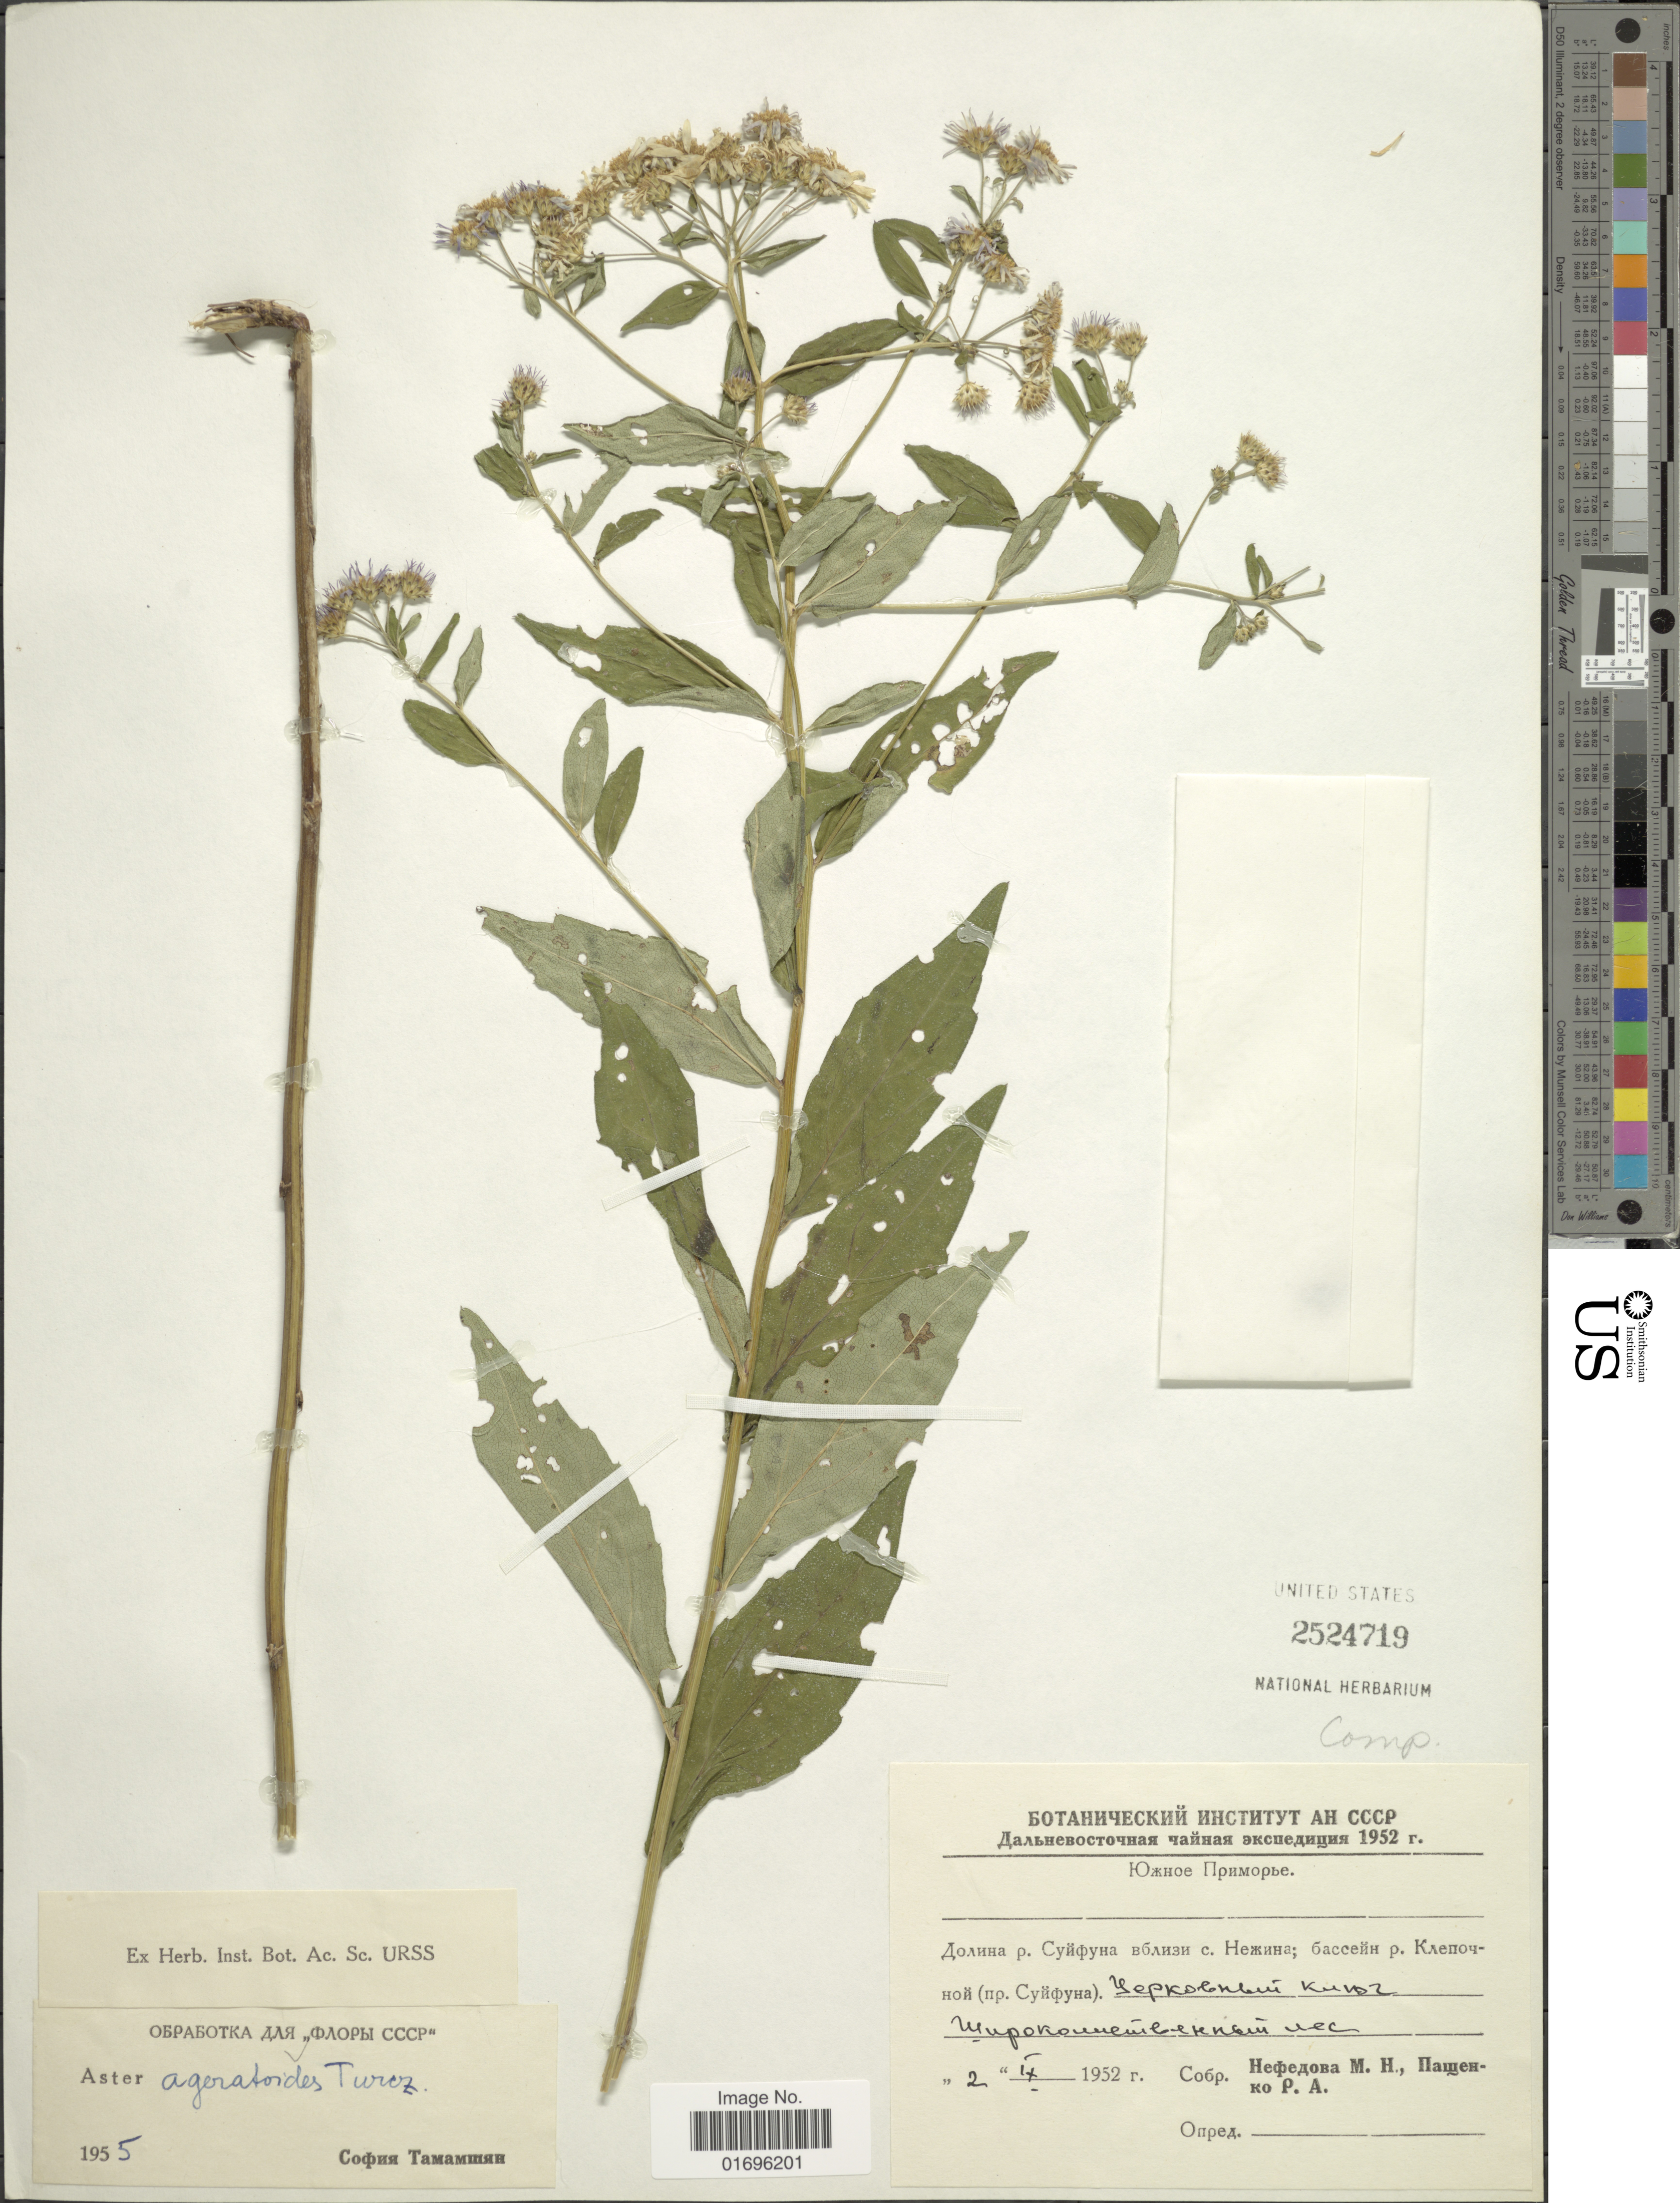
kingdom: Plantae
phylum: Tracheophyta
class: Magnoliopsida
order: Asterales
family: Asteraceae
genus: Aster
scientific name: Aster ageratoides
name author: Turcz.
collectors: M. Nefedova & R. Pashchenko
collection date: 1952-09-02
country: Russian Federation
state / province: Primorsky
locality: Valley of river Suifun, near Nezhino, basin of river Klepochnaya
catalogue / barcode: US 2524719